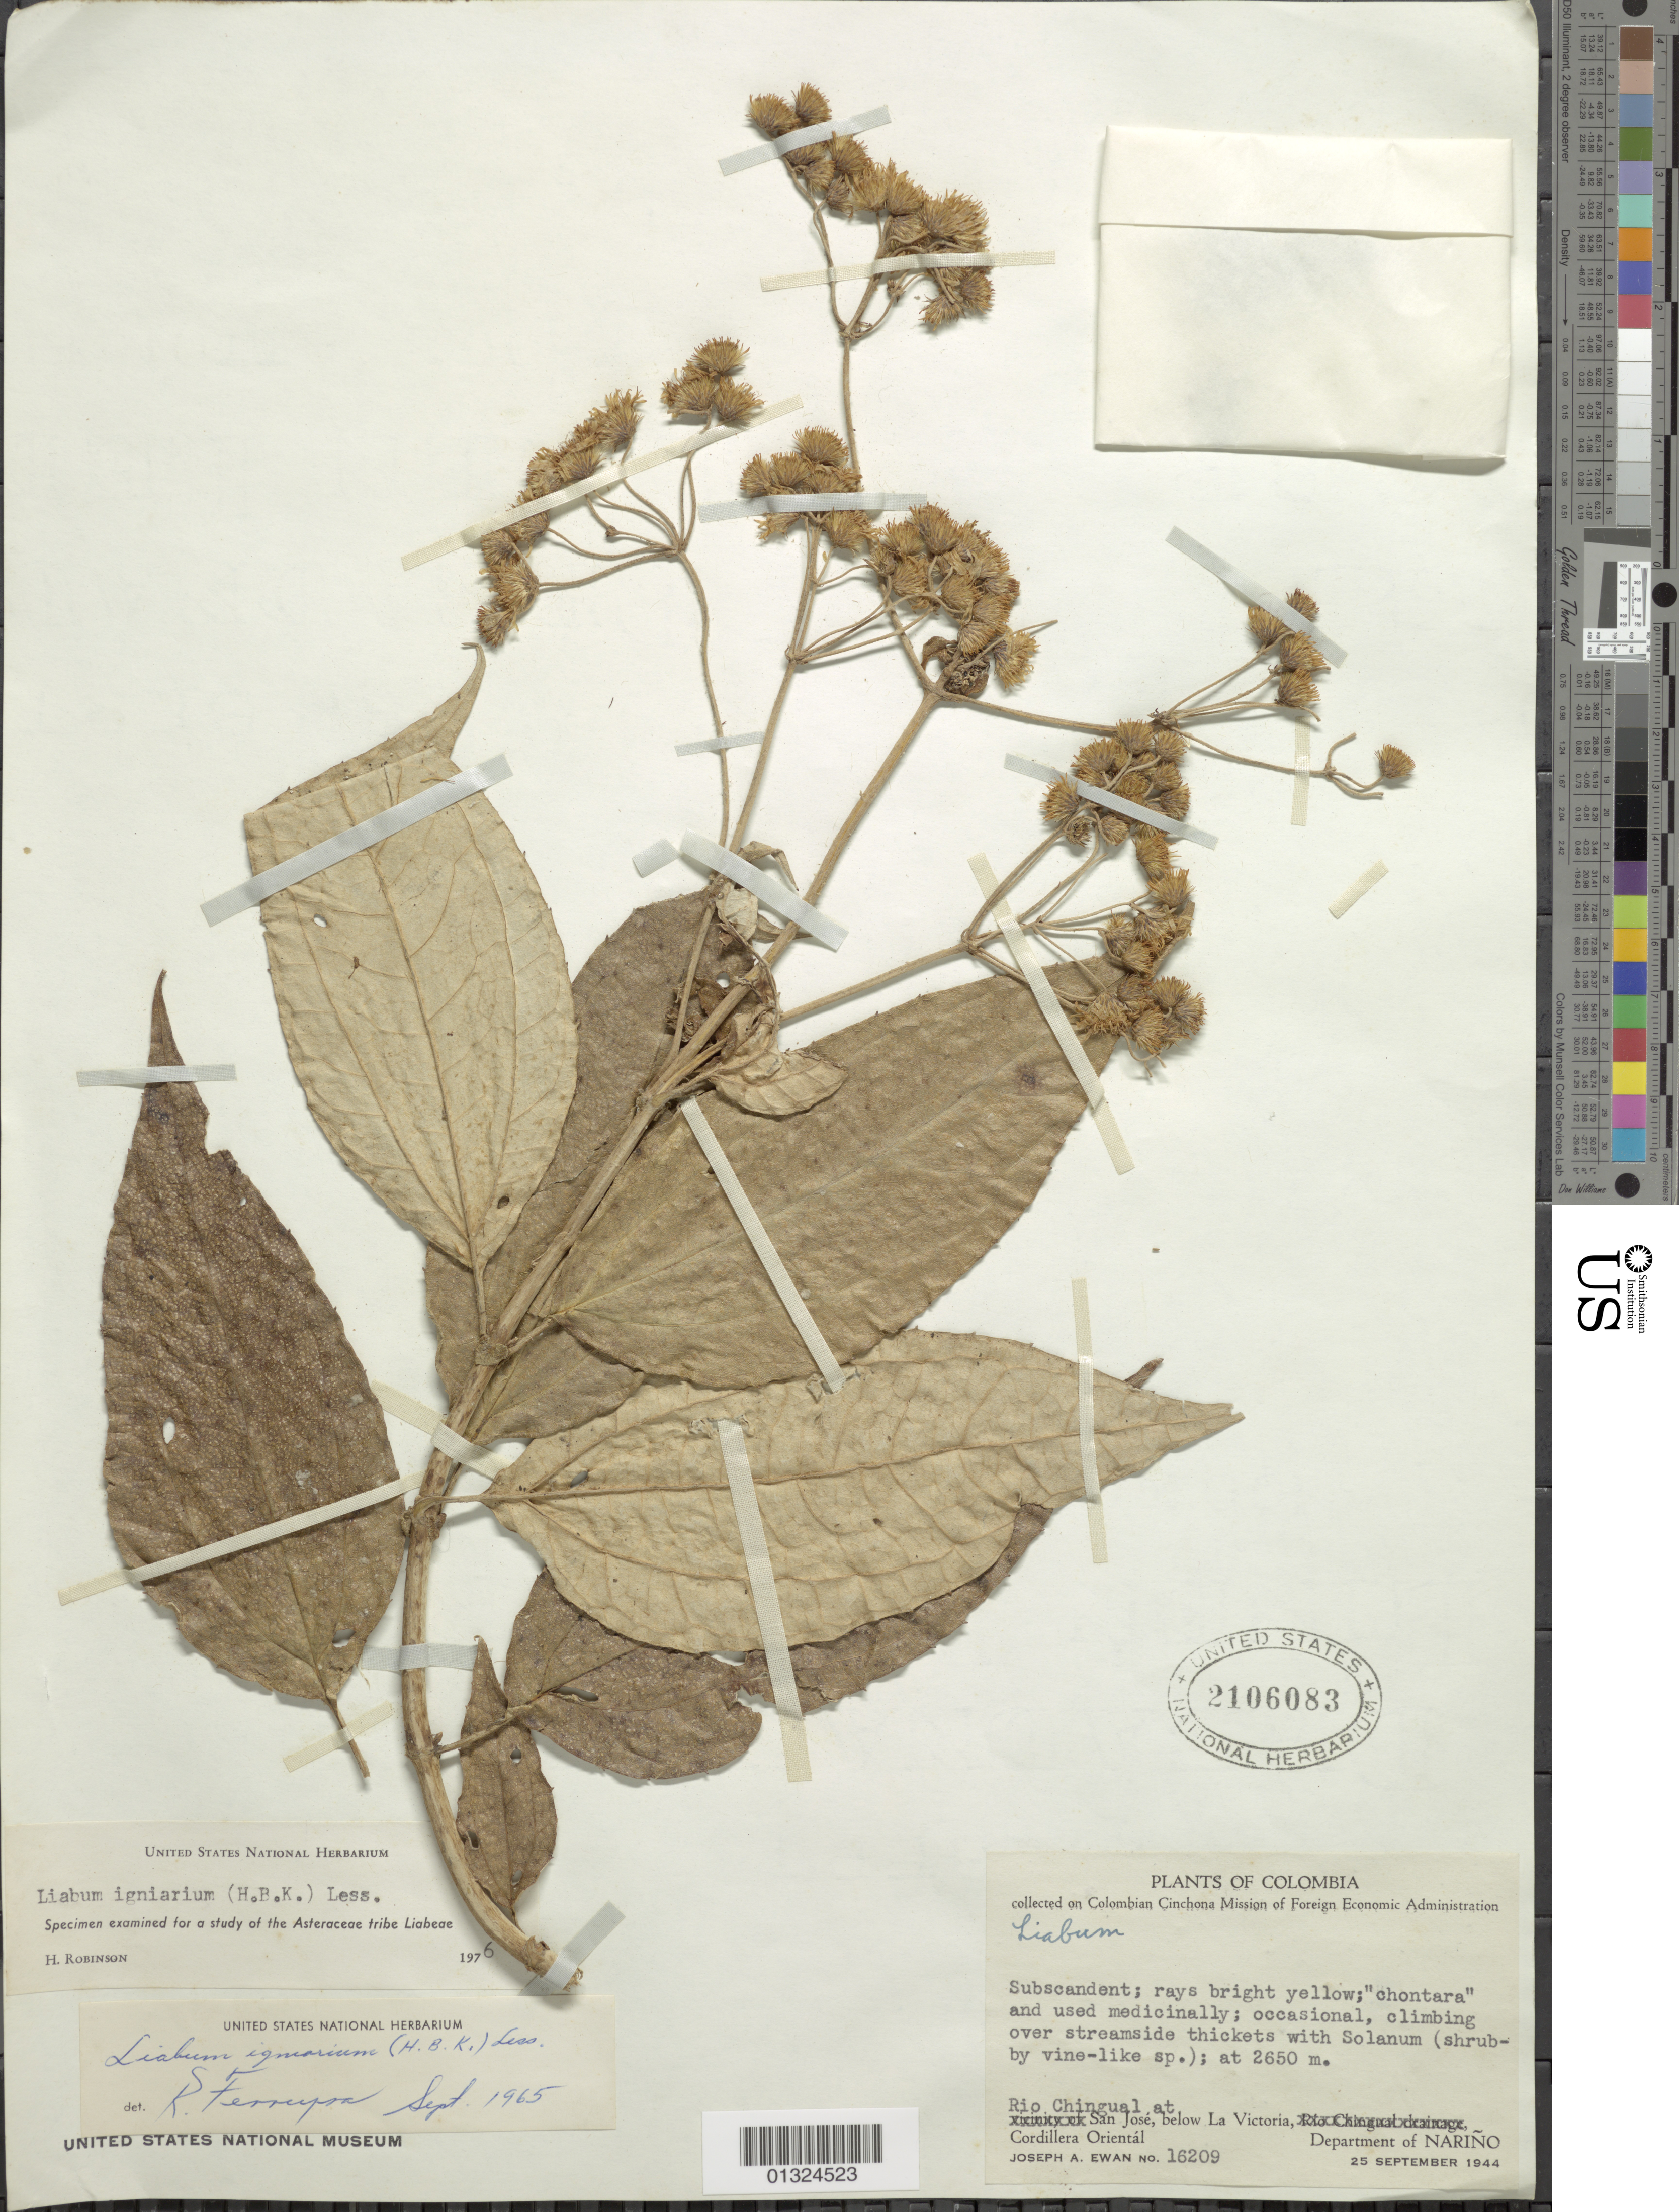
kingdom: Plantae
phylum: Tracheophyta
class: Magnoliopsida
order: Asterales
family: Asteraceae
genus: Liabum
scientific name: Liabum igniarium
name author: Less.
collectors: J. A. Ewan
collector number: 16209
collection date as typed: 25-Sep-44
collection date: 1944-09-25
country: Colombia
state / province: Nariño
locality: Rio Chingual at San Jose, below La Victoria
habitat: Occasional, climbing over streamside thickets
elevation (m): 2650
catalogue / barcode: US 2106083